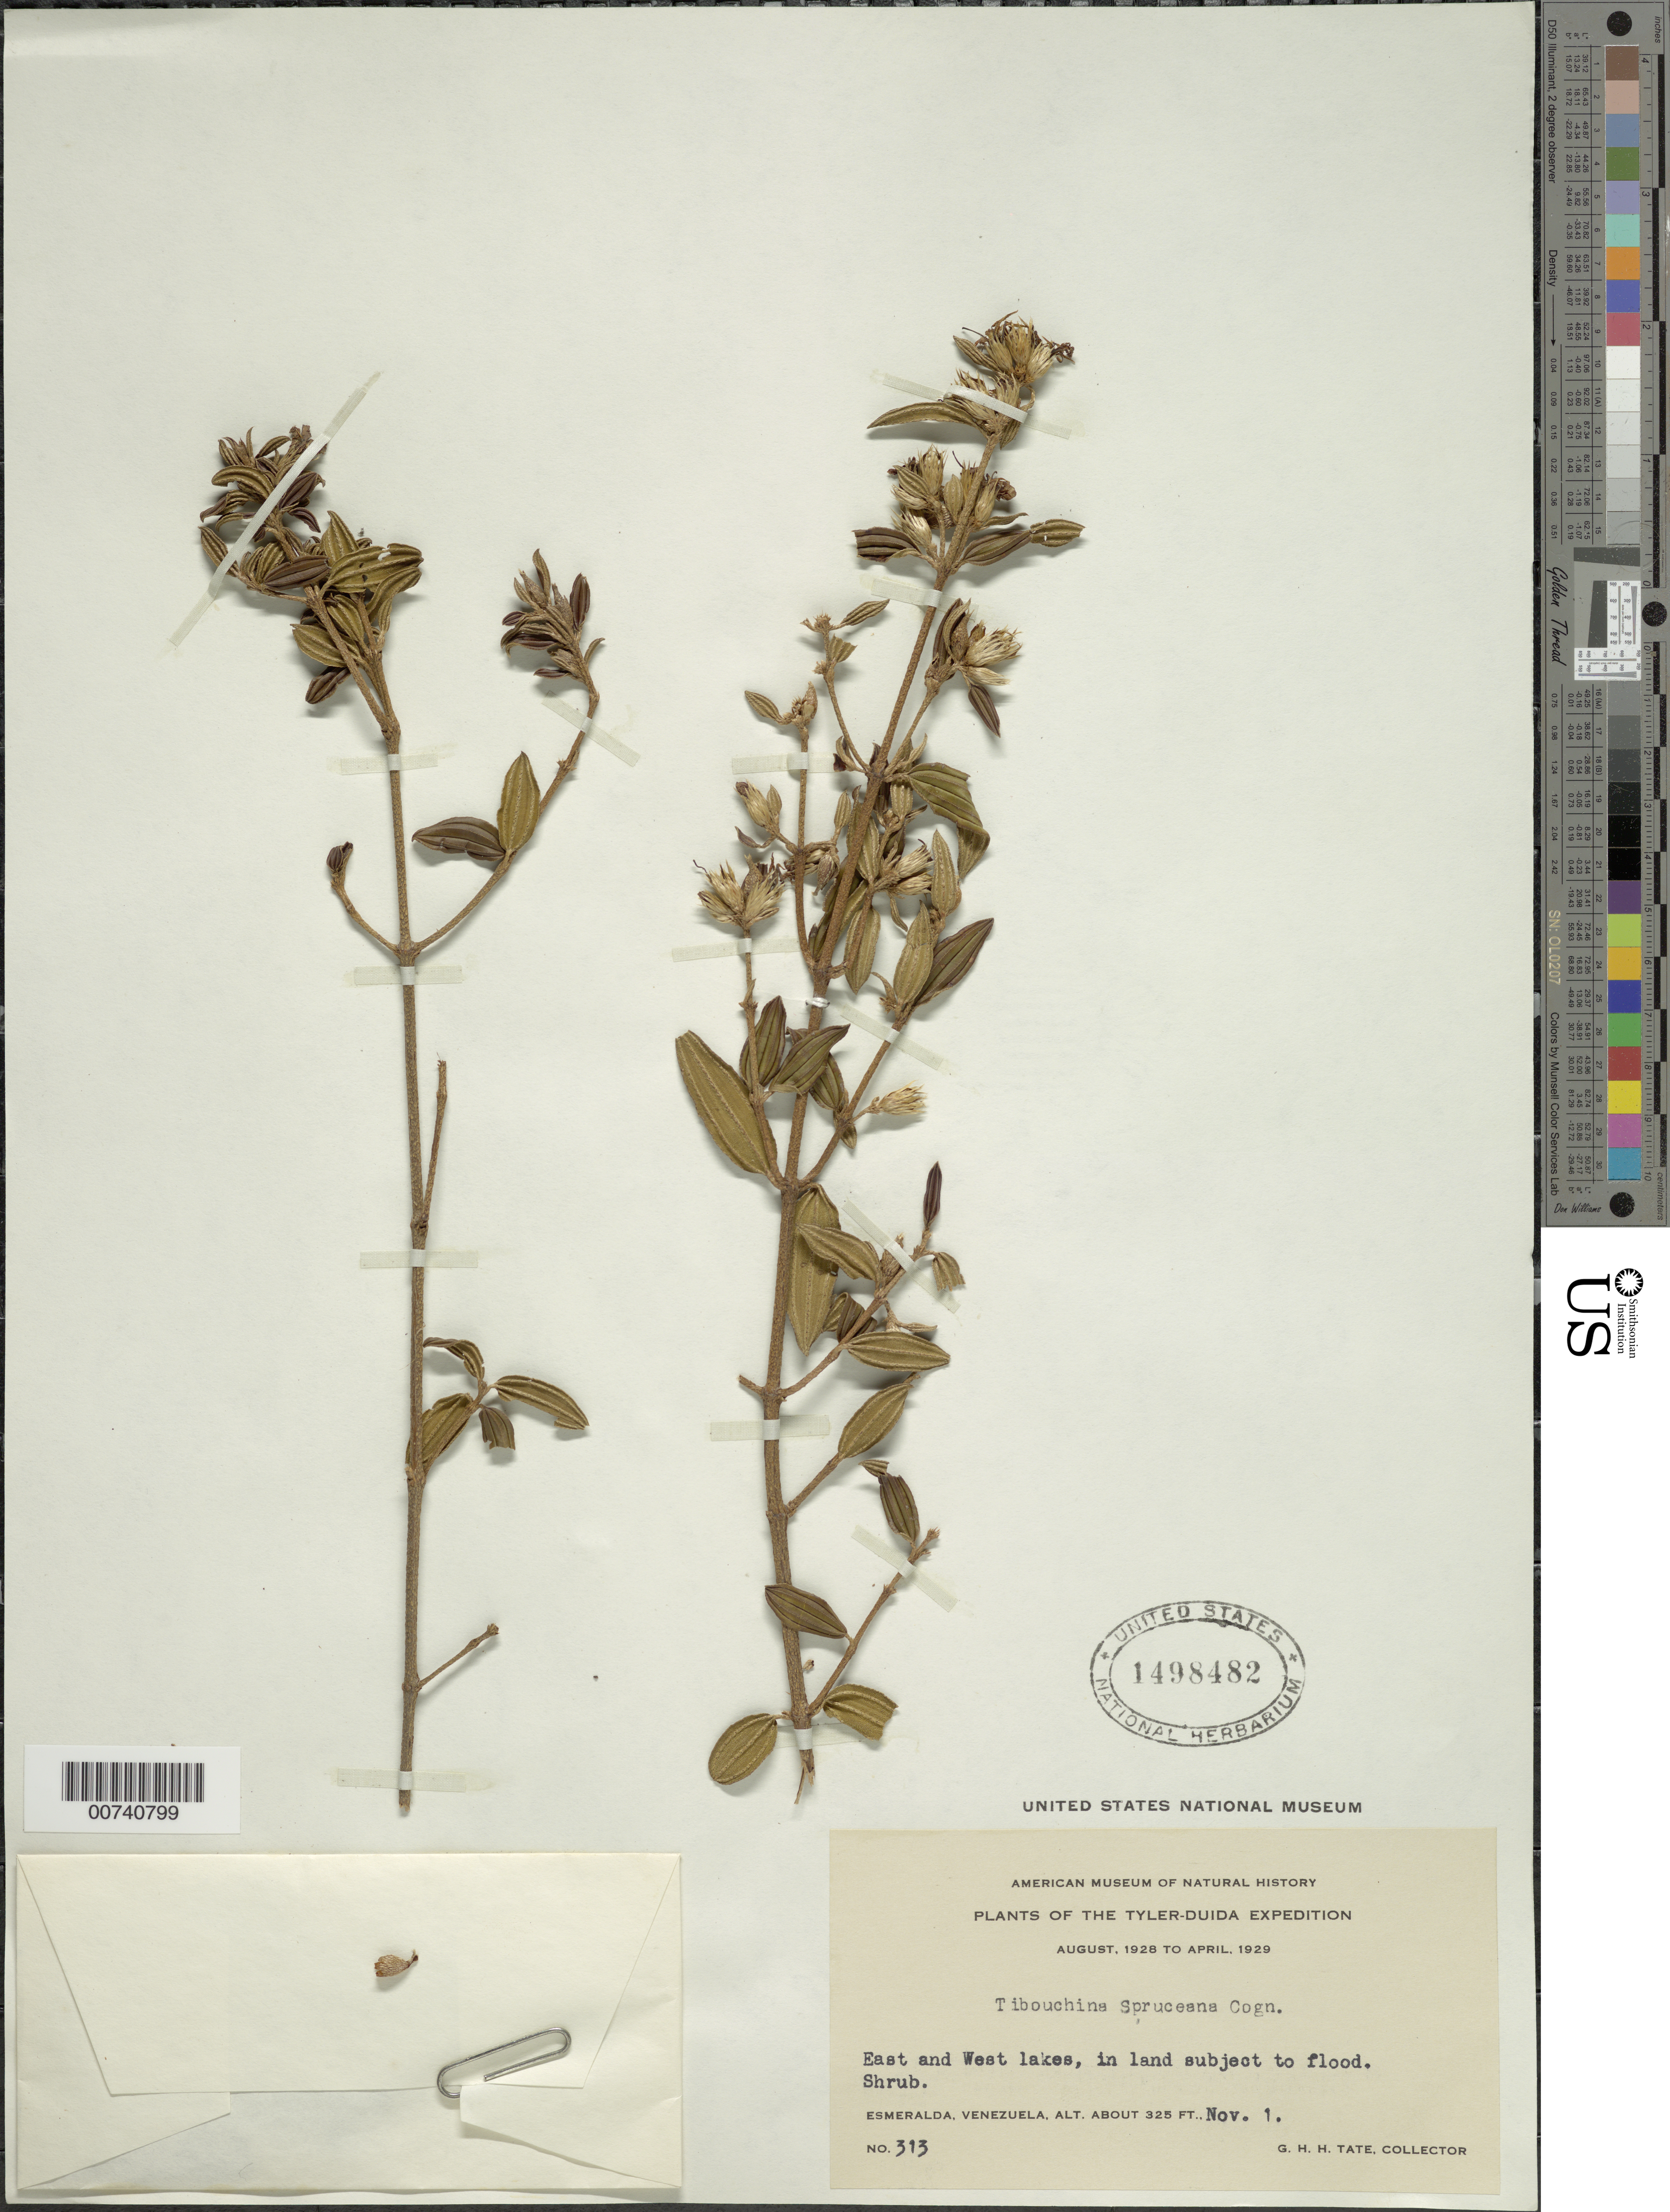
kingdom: Plantae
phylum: Tracheophyta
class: Magnoliopsida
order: Myrtales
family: Melastomataceae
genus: Tibouchina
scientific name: Tibouchina spruceana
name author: Cogn.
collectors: G. H. H.Tate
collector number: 313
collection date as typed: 1-Nov-29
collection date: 1929-11-01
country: Venezuela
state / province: Amazonas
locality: La Esmeralda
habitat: In land subject to flood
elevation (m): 99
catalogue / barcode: US 1498482